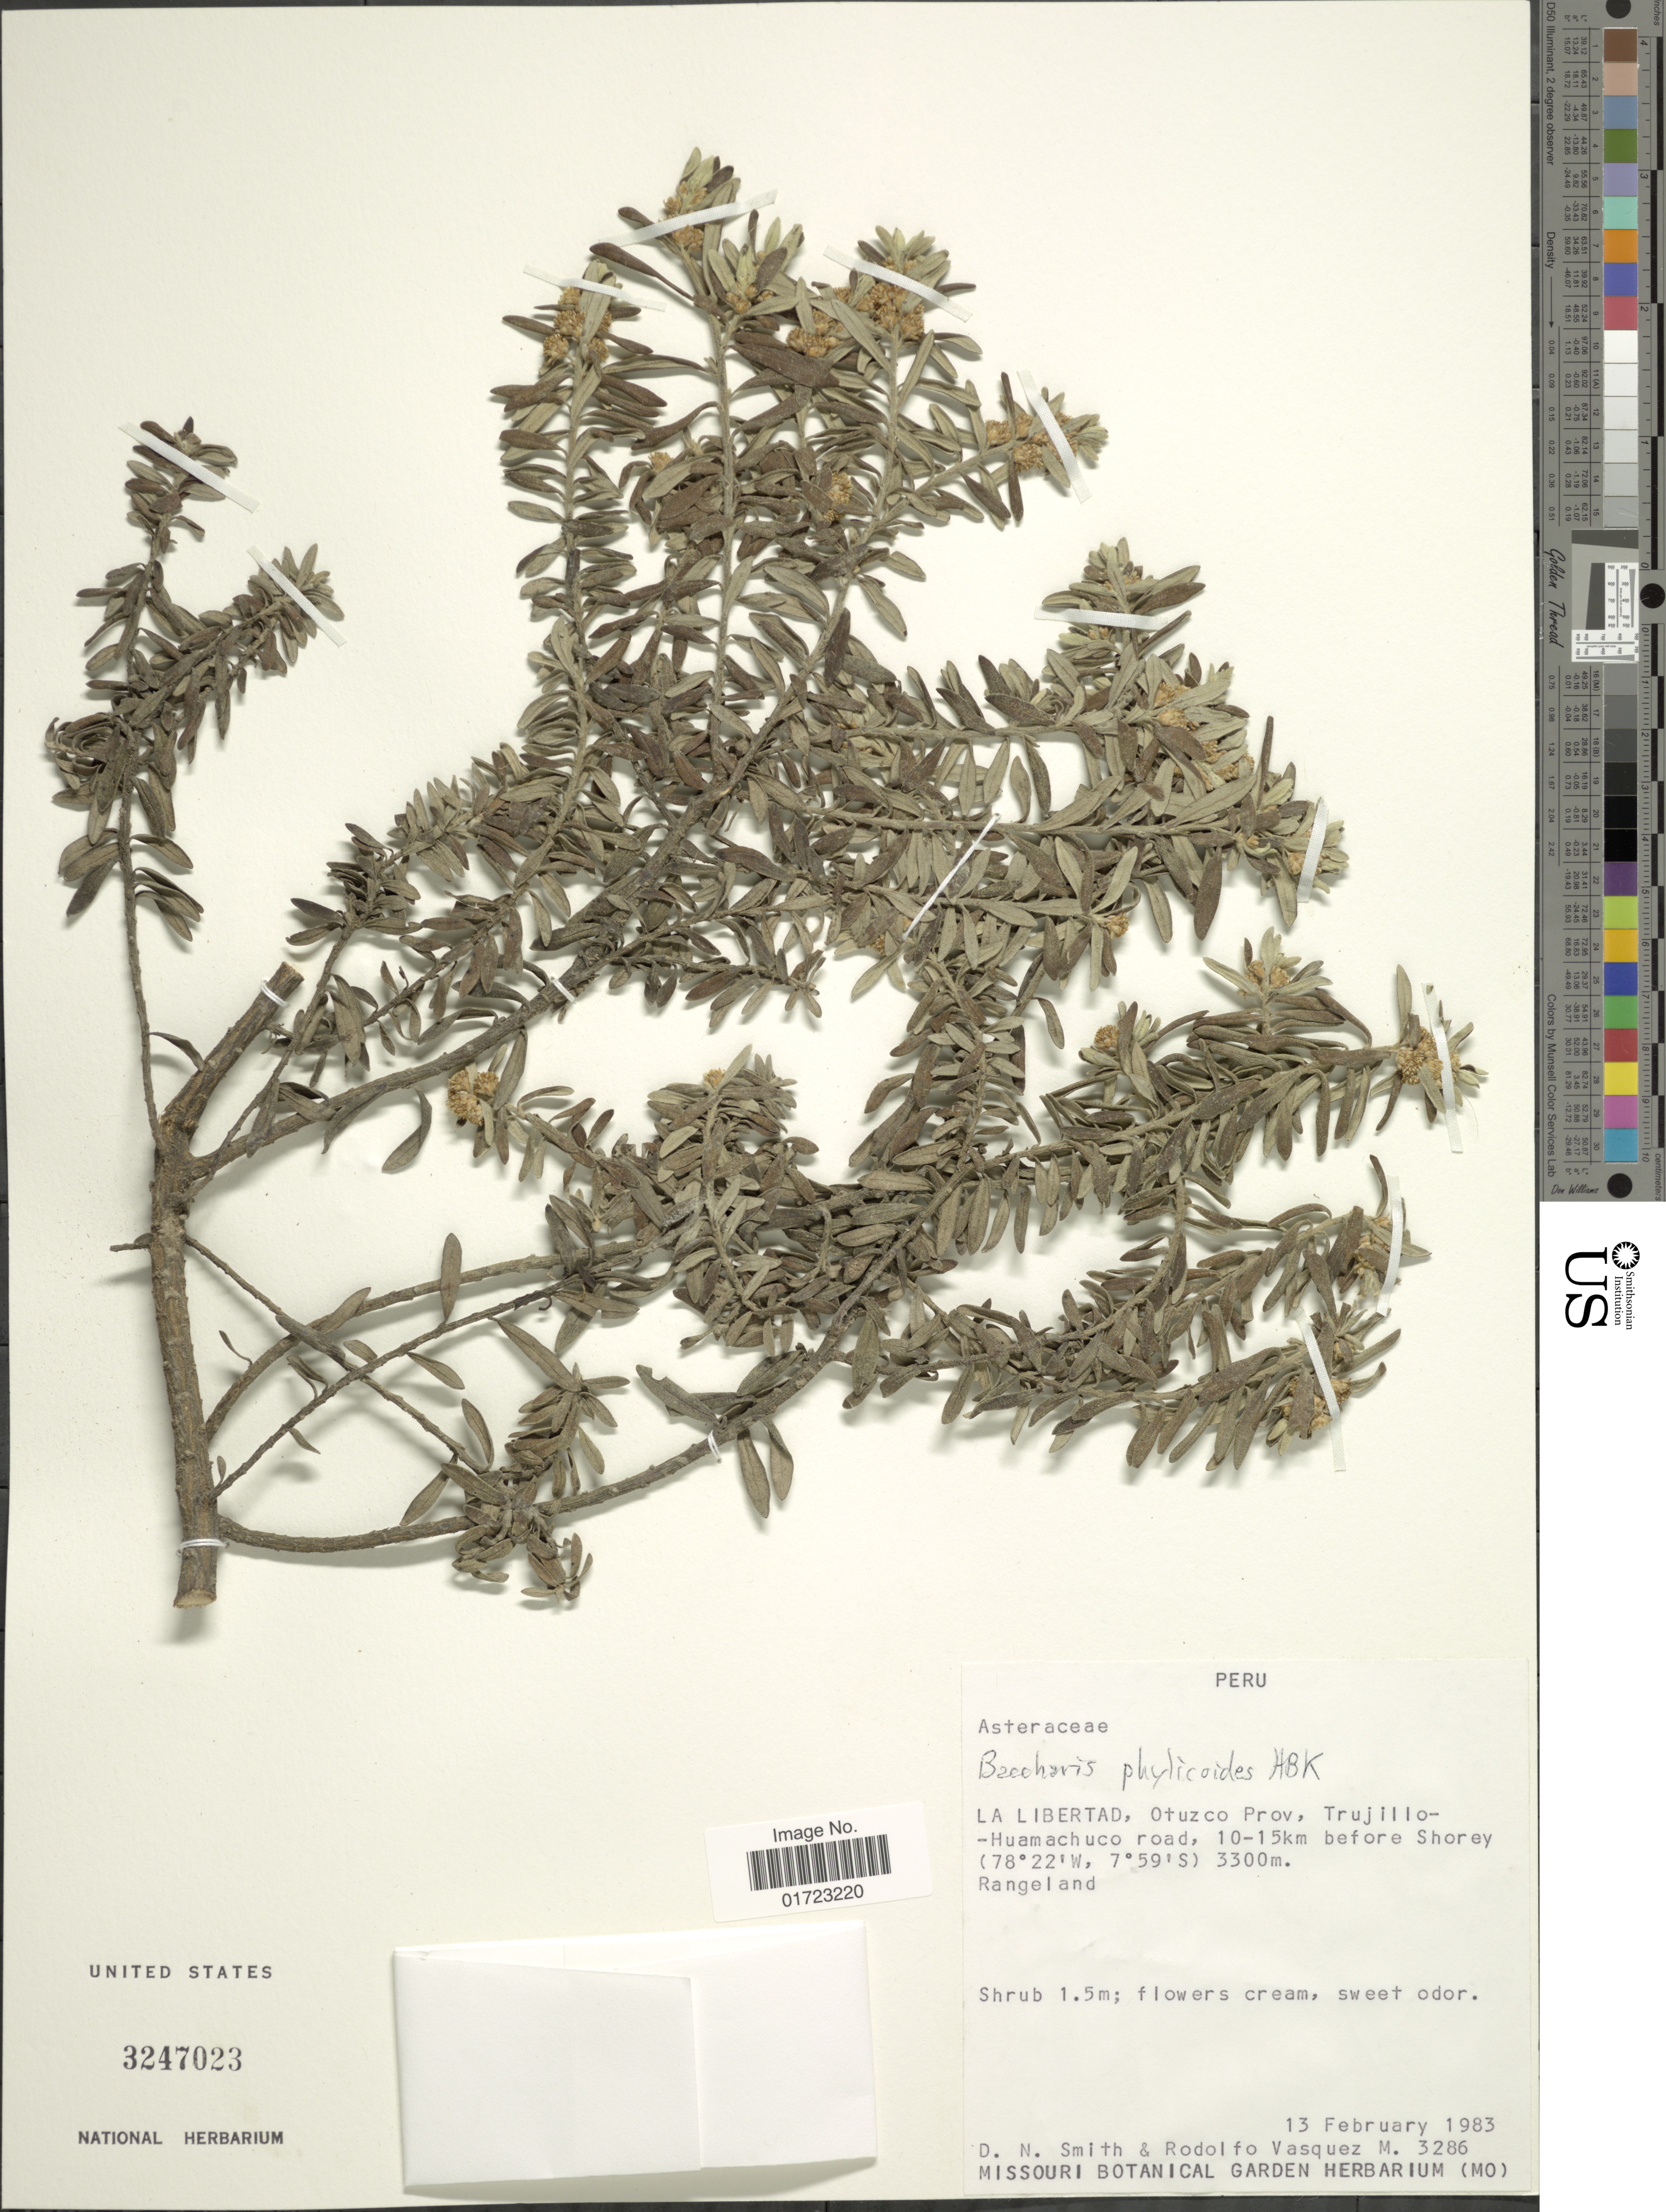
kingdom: Plantae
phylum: Tracheophyta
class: Magnoliopsida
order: Asterales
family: Asteraceae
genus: Baccharis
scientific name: Baccharis phylicoides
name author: Kunth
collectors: D. Smith & R. Vásquez M.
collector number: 3286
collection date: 1983-02-13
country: Peru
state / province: La Libertad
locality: Otuzco Prov. Trujillo-Huamachuco road, 10-15km before Shorey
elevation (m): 3300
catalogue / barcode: US 3247023